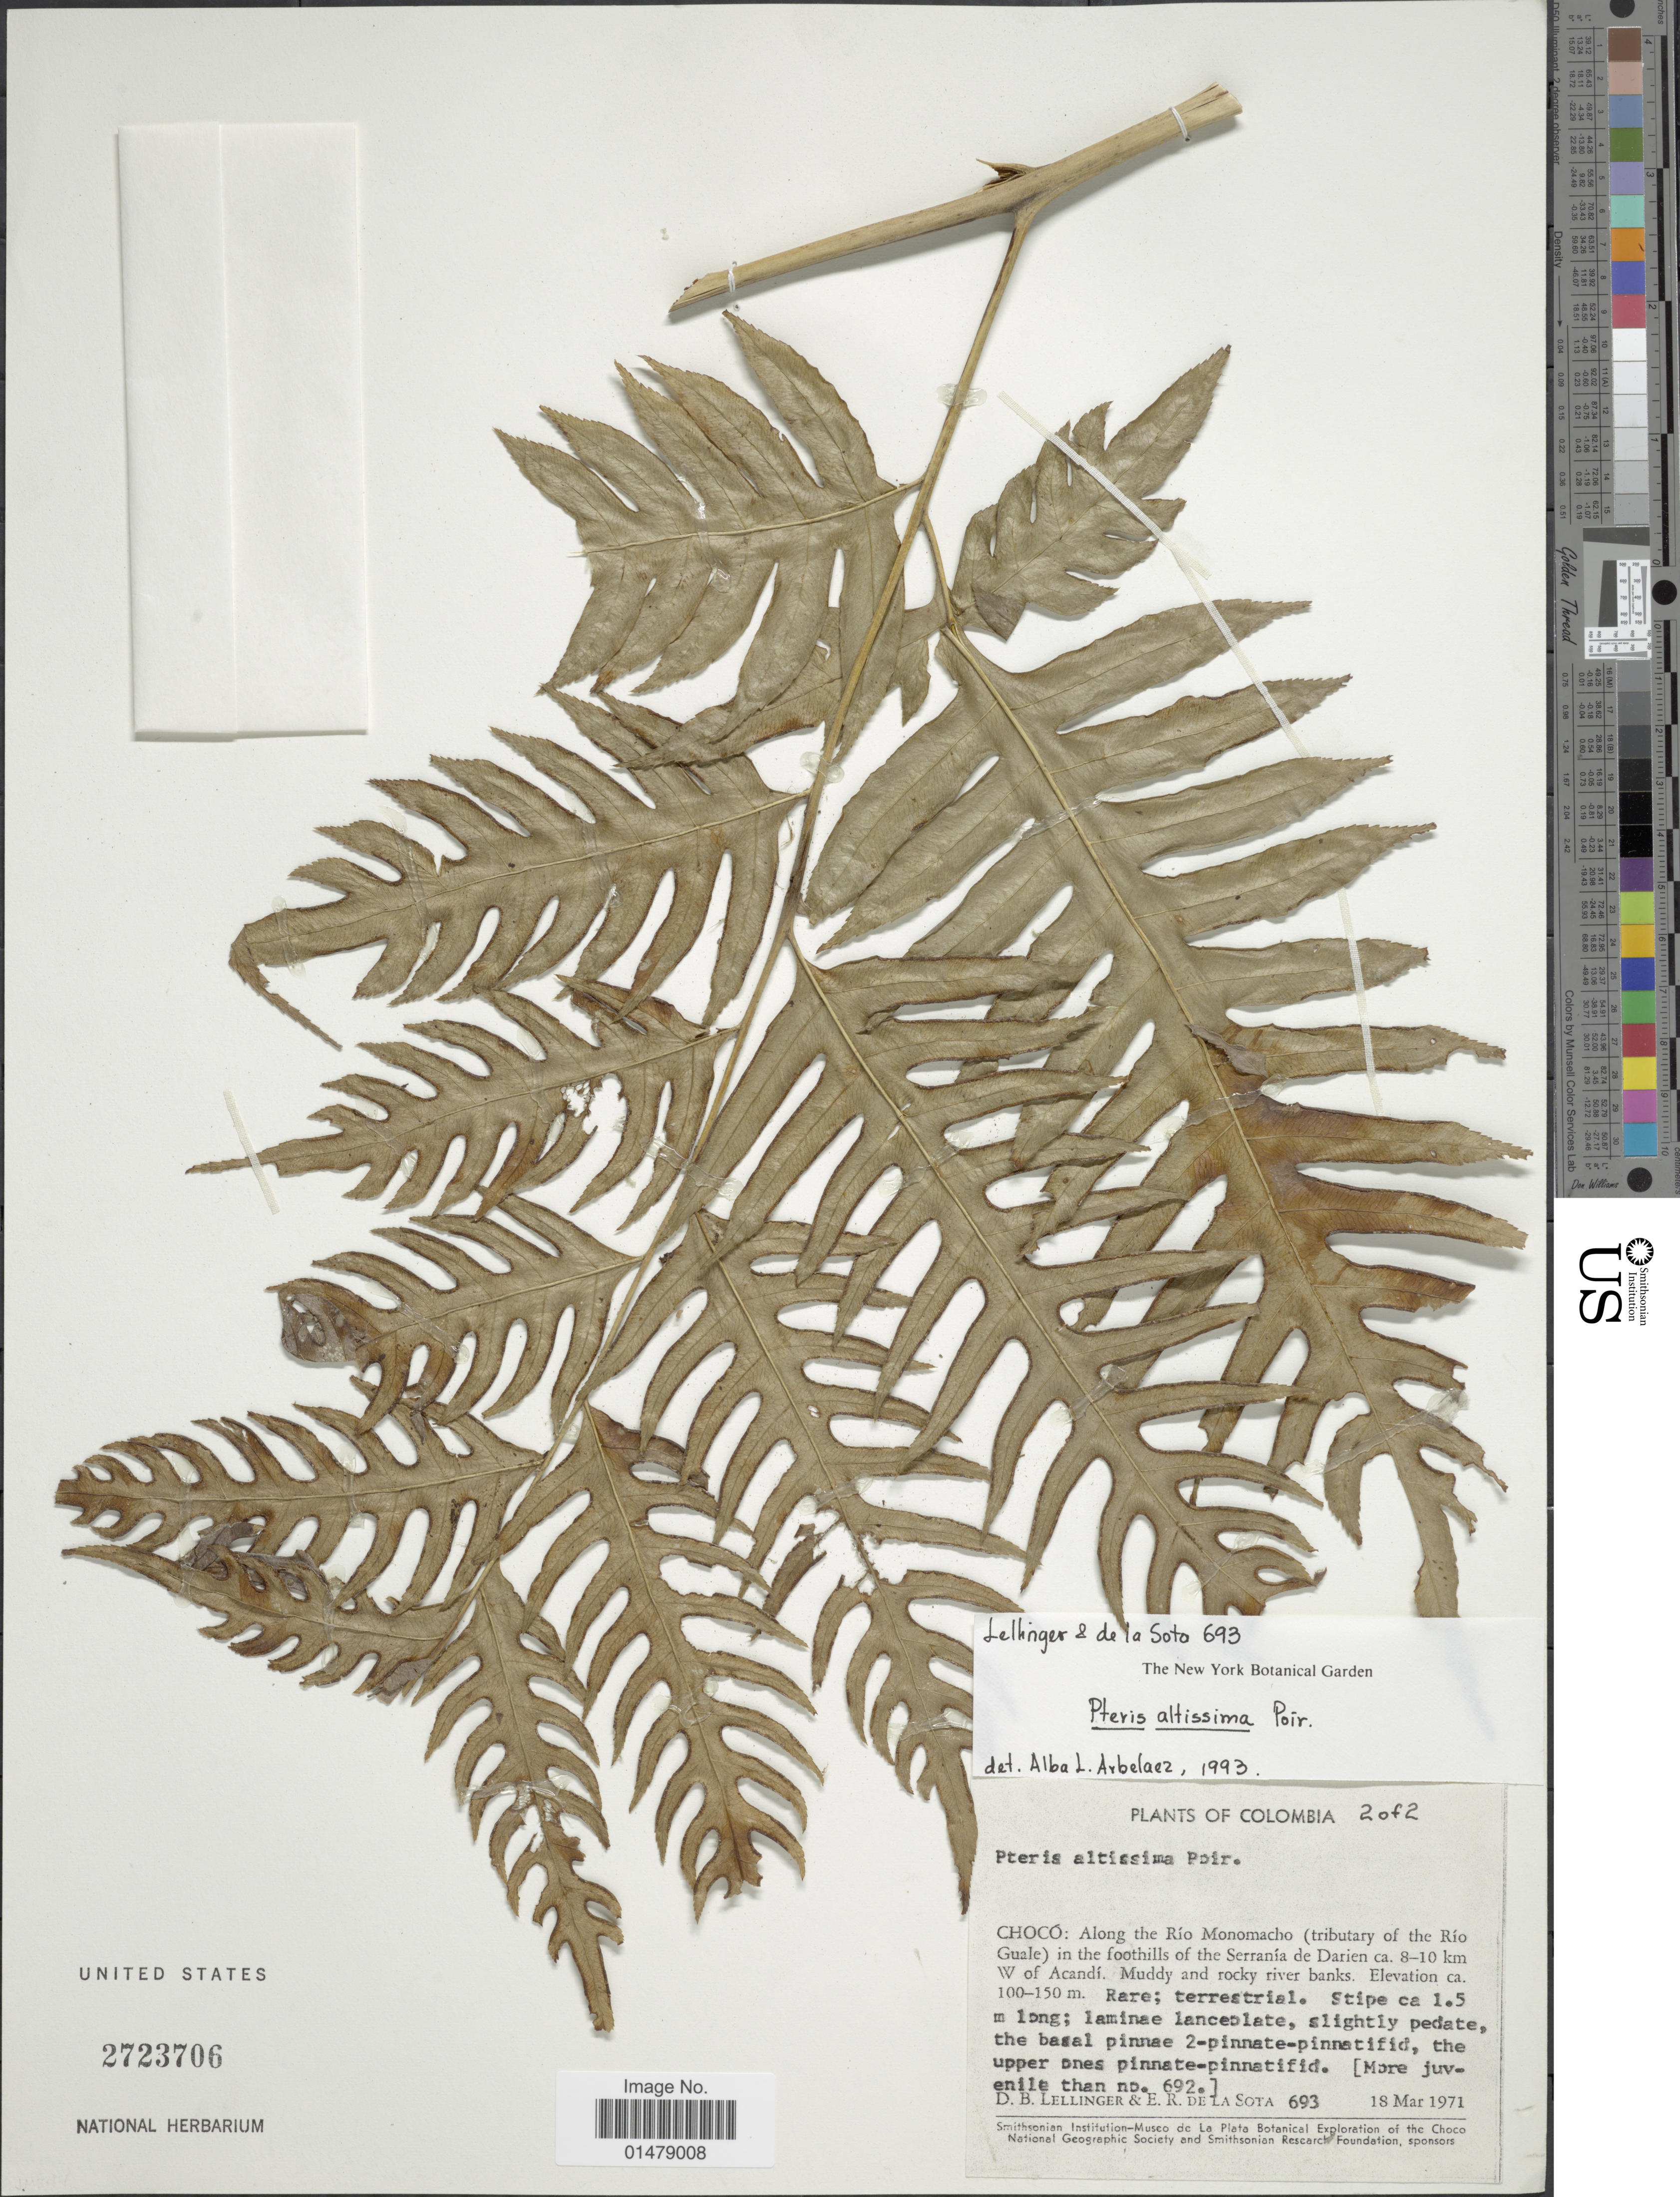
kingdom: Plantae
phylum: Tracheophyta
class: Polypodiopsida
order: Polypodiales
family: Pteridaceae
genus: Pteris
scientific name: Pteris altissima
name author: Poir.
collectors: D. B. Lellinger & E. R. de la Sota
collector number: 693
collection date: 1971-03-18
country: Colombia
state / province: Chocó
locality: Along the Rio Monomacho (tributary of the Rio Guale) in the foothills of the Serrania de Darien ca. 8-10 km W of Acandi.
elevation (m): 100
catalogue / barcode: US 2723706